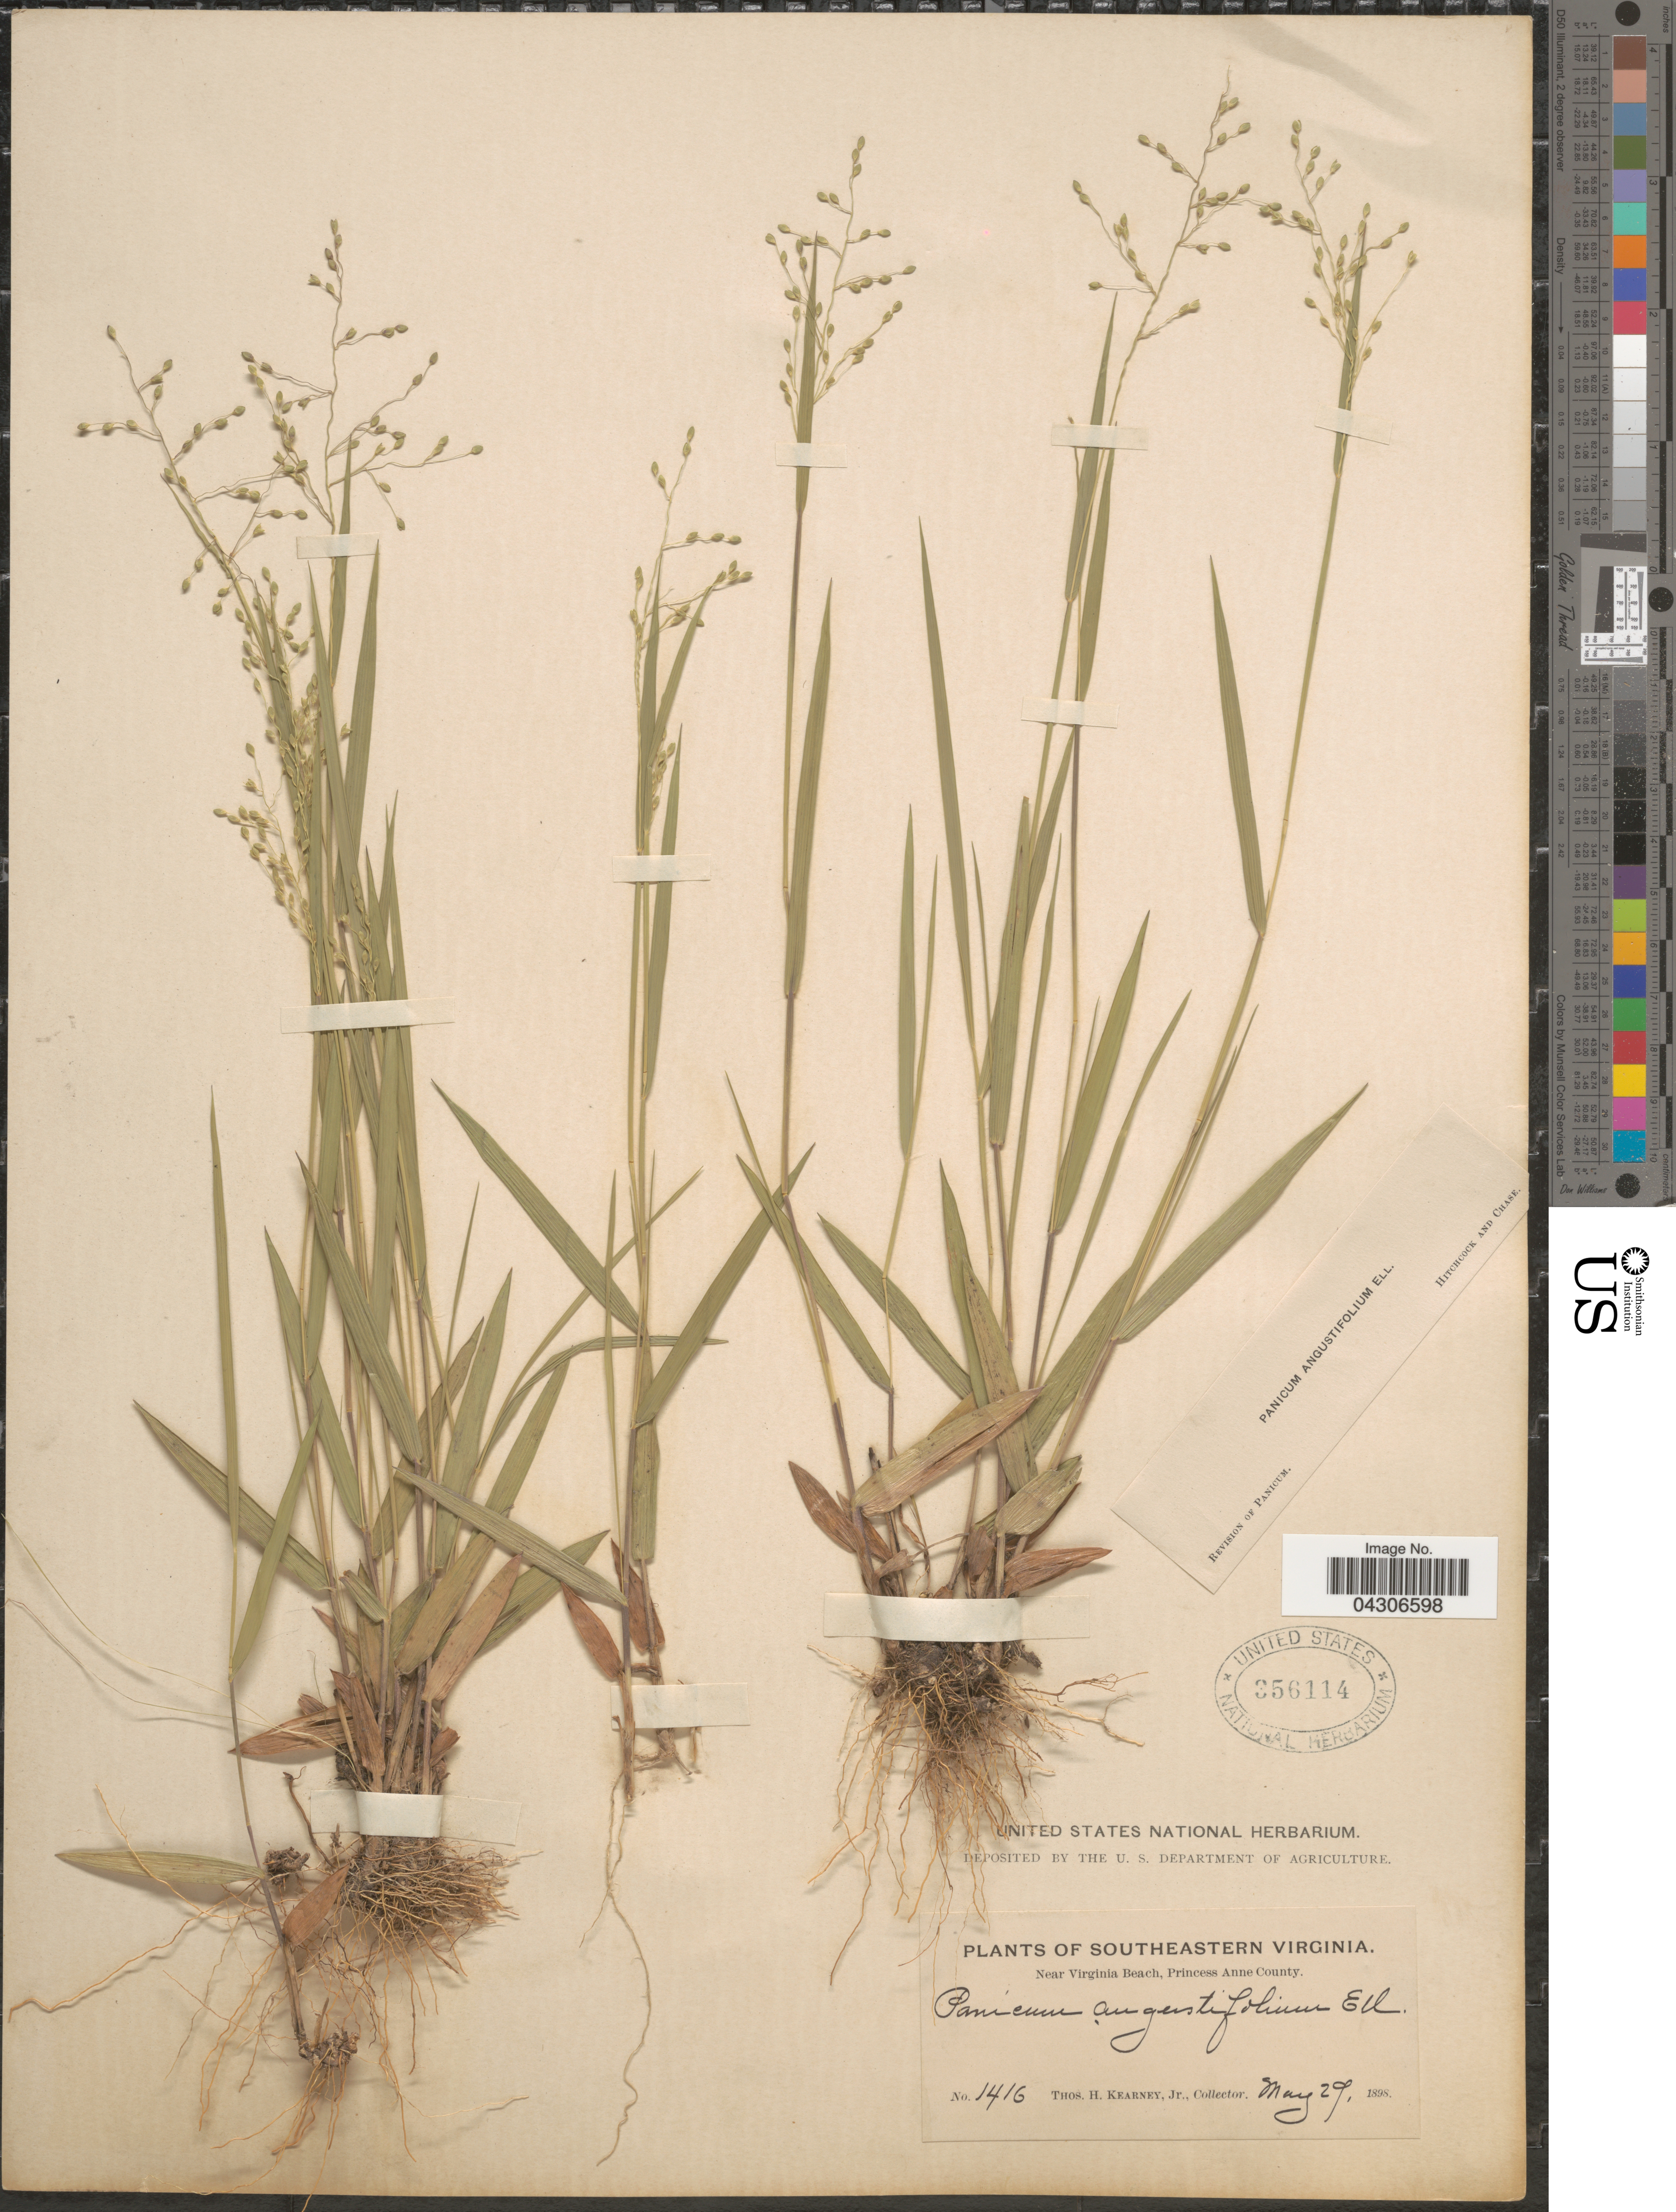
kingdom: Plantae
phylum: Tracheophyta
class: Liliopsida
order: Poales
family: Poaceae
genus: Dichanthelium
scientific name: Dichanthelium aciculare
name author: (Desv. ex Poir.) Gould & C.A. Clark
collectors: T. H. Kearney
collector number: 1416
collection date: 1898-05-27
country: United States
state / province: Virginia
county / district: City of Virginia Beach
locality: Southeastern Virginia. Near Virginia Beach, Princess Anne (=historic county name) County.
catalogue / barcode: US 356114